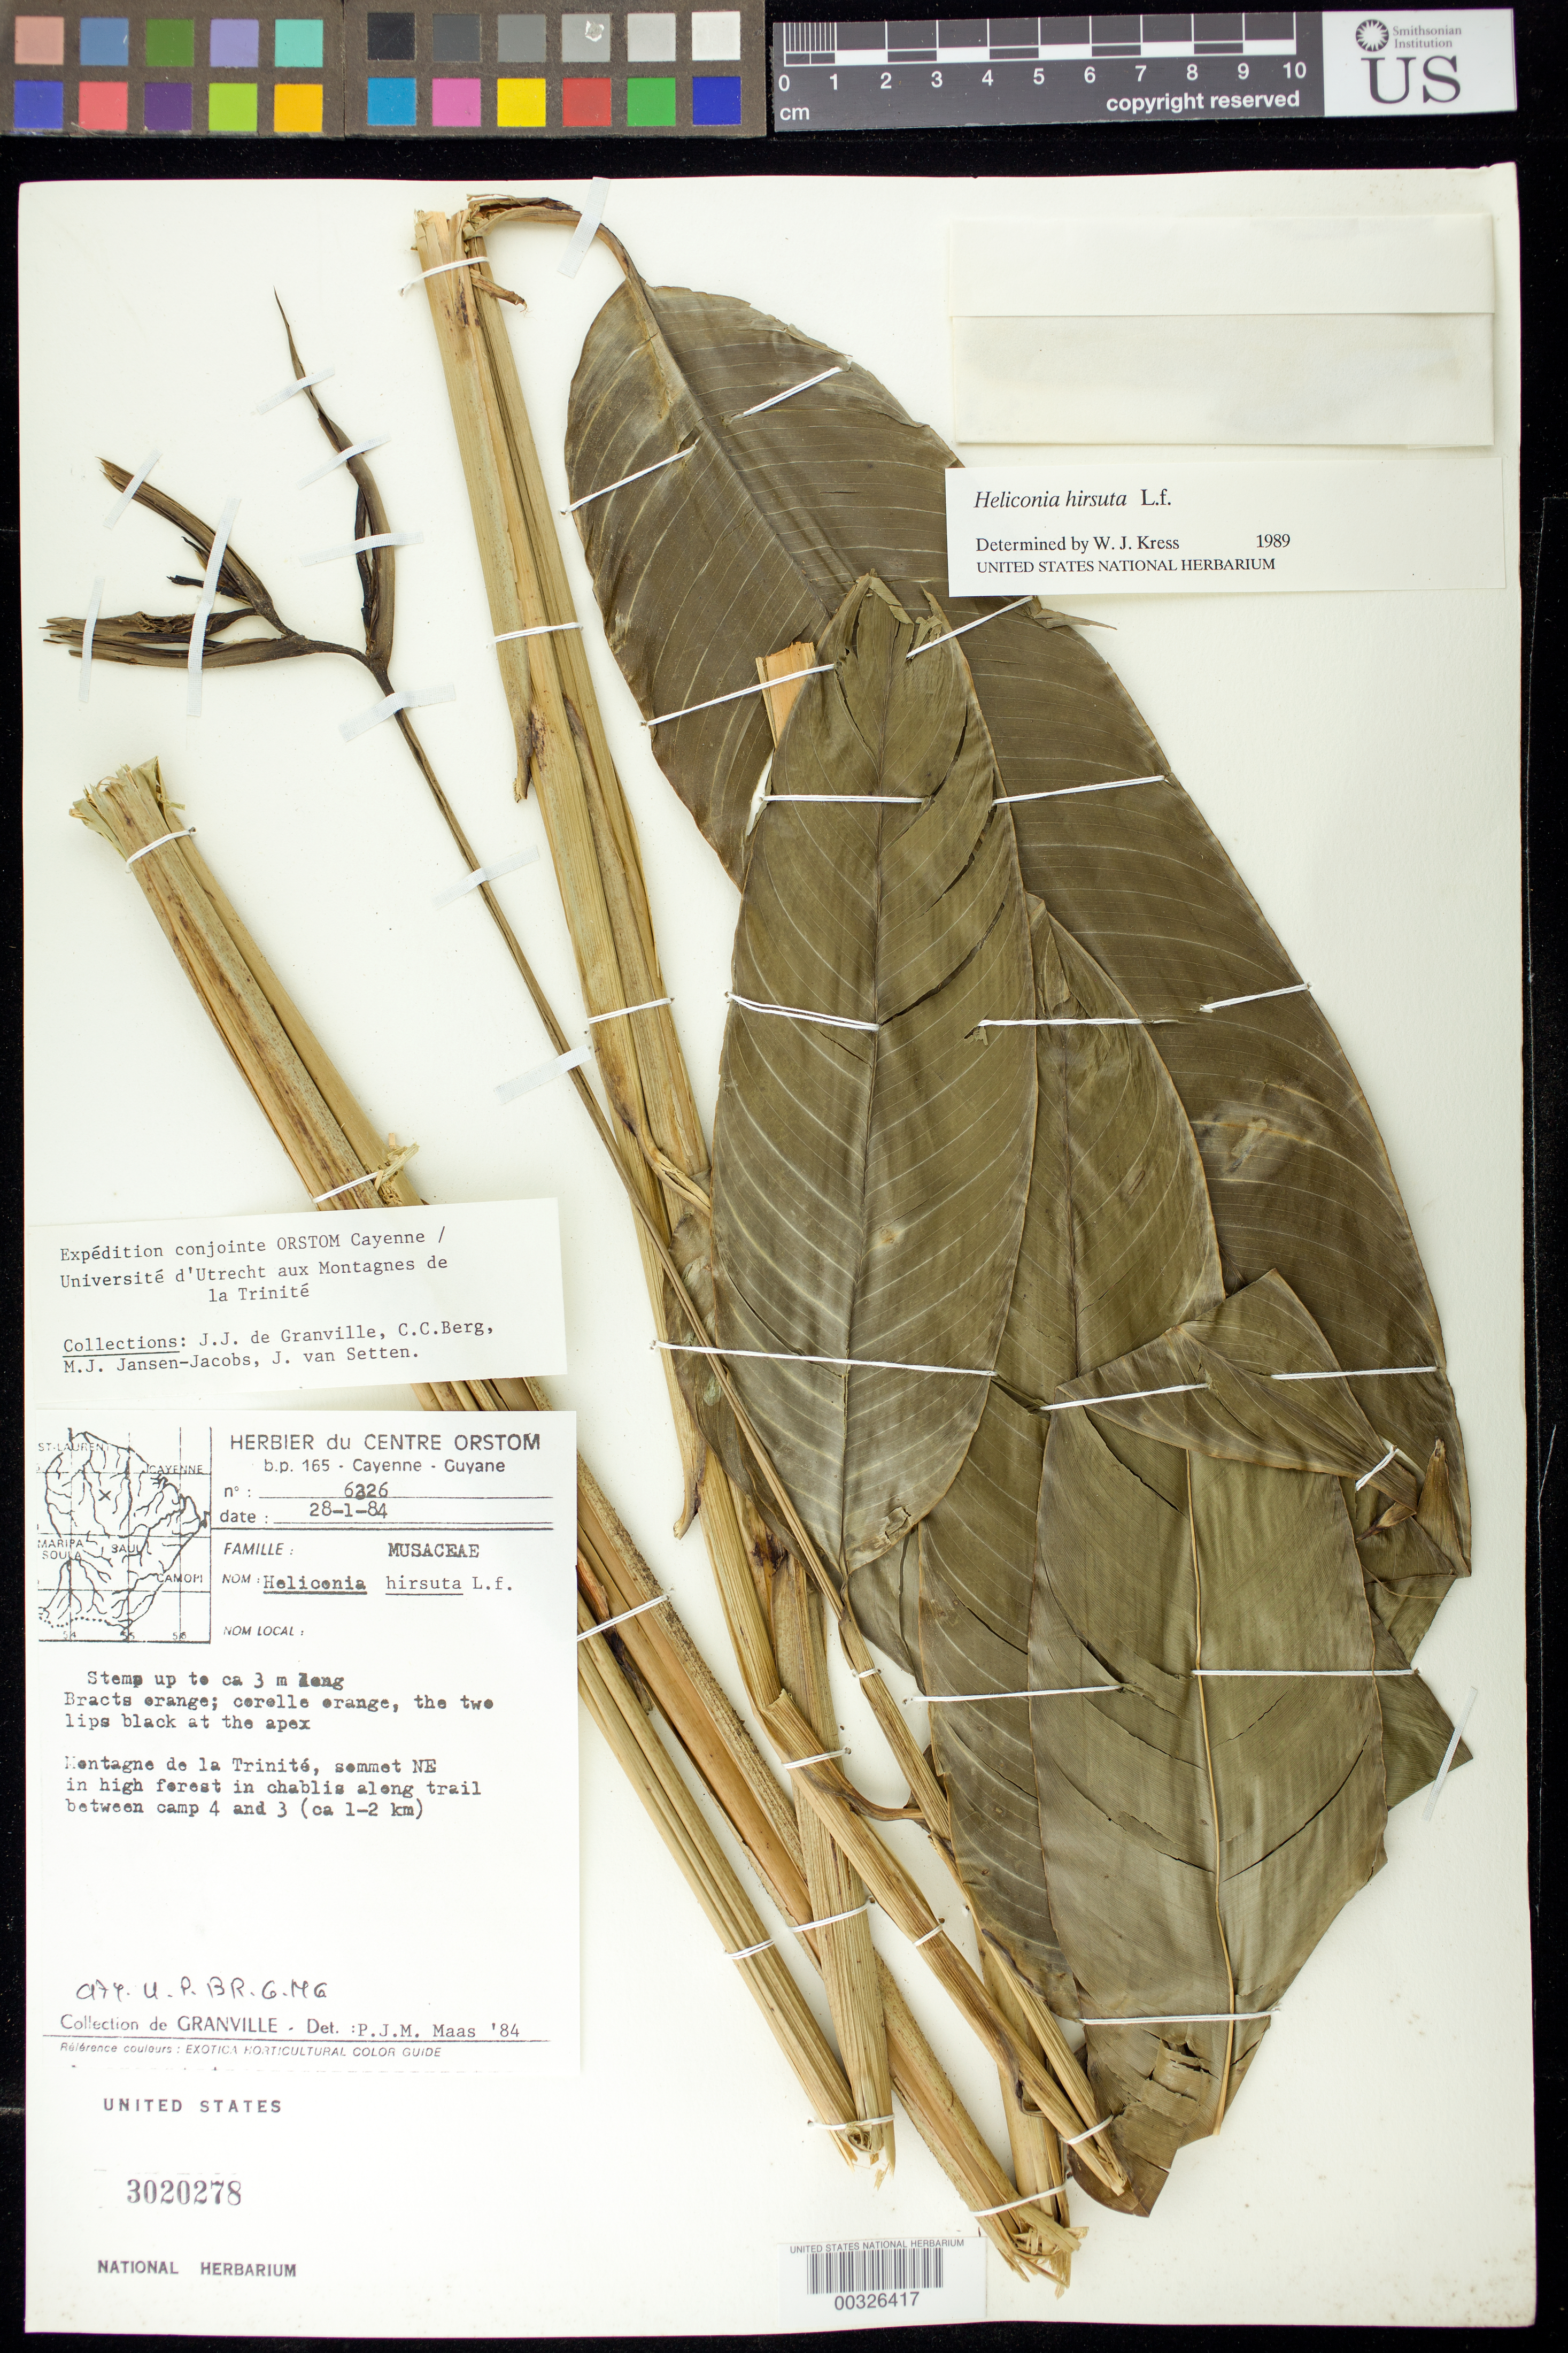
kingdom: Plantae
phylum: Tracheophyta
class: Liliopsida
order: Zingiberales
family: Heliconiaceae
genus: Heliconia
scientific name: Heliconia hirsuta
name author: L. f.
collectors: J.-J. de Granville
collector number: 6326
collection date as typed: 28 Jan 1984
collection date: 1984-01-28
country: French Guiana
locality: Montagne de la trinite, summit ne in high forest in chablis along trail between camp 3 and 4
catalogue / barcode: US 3020278